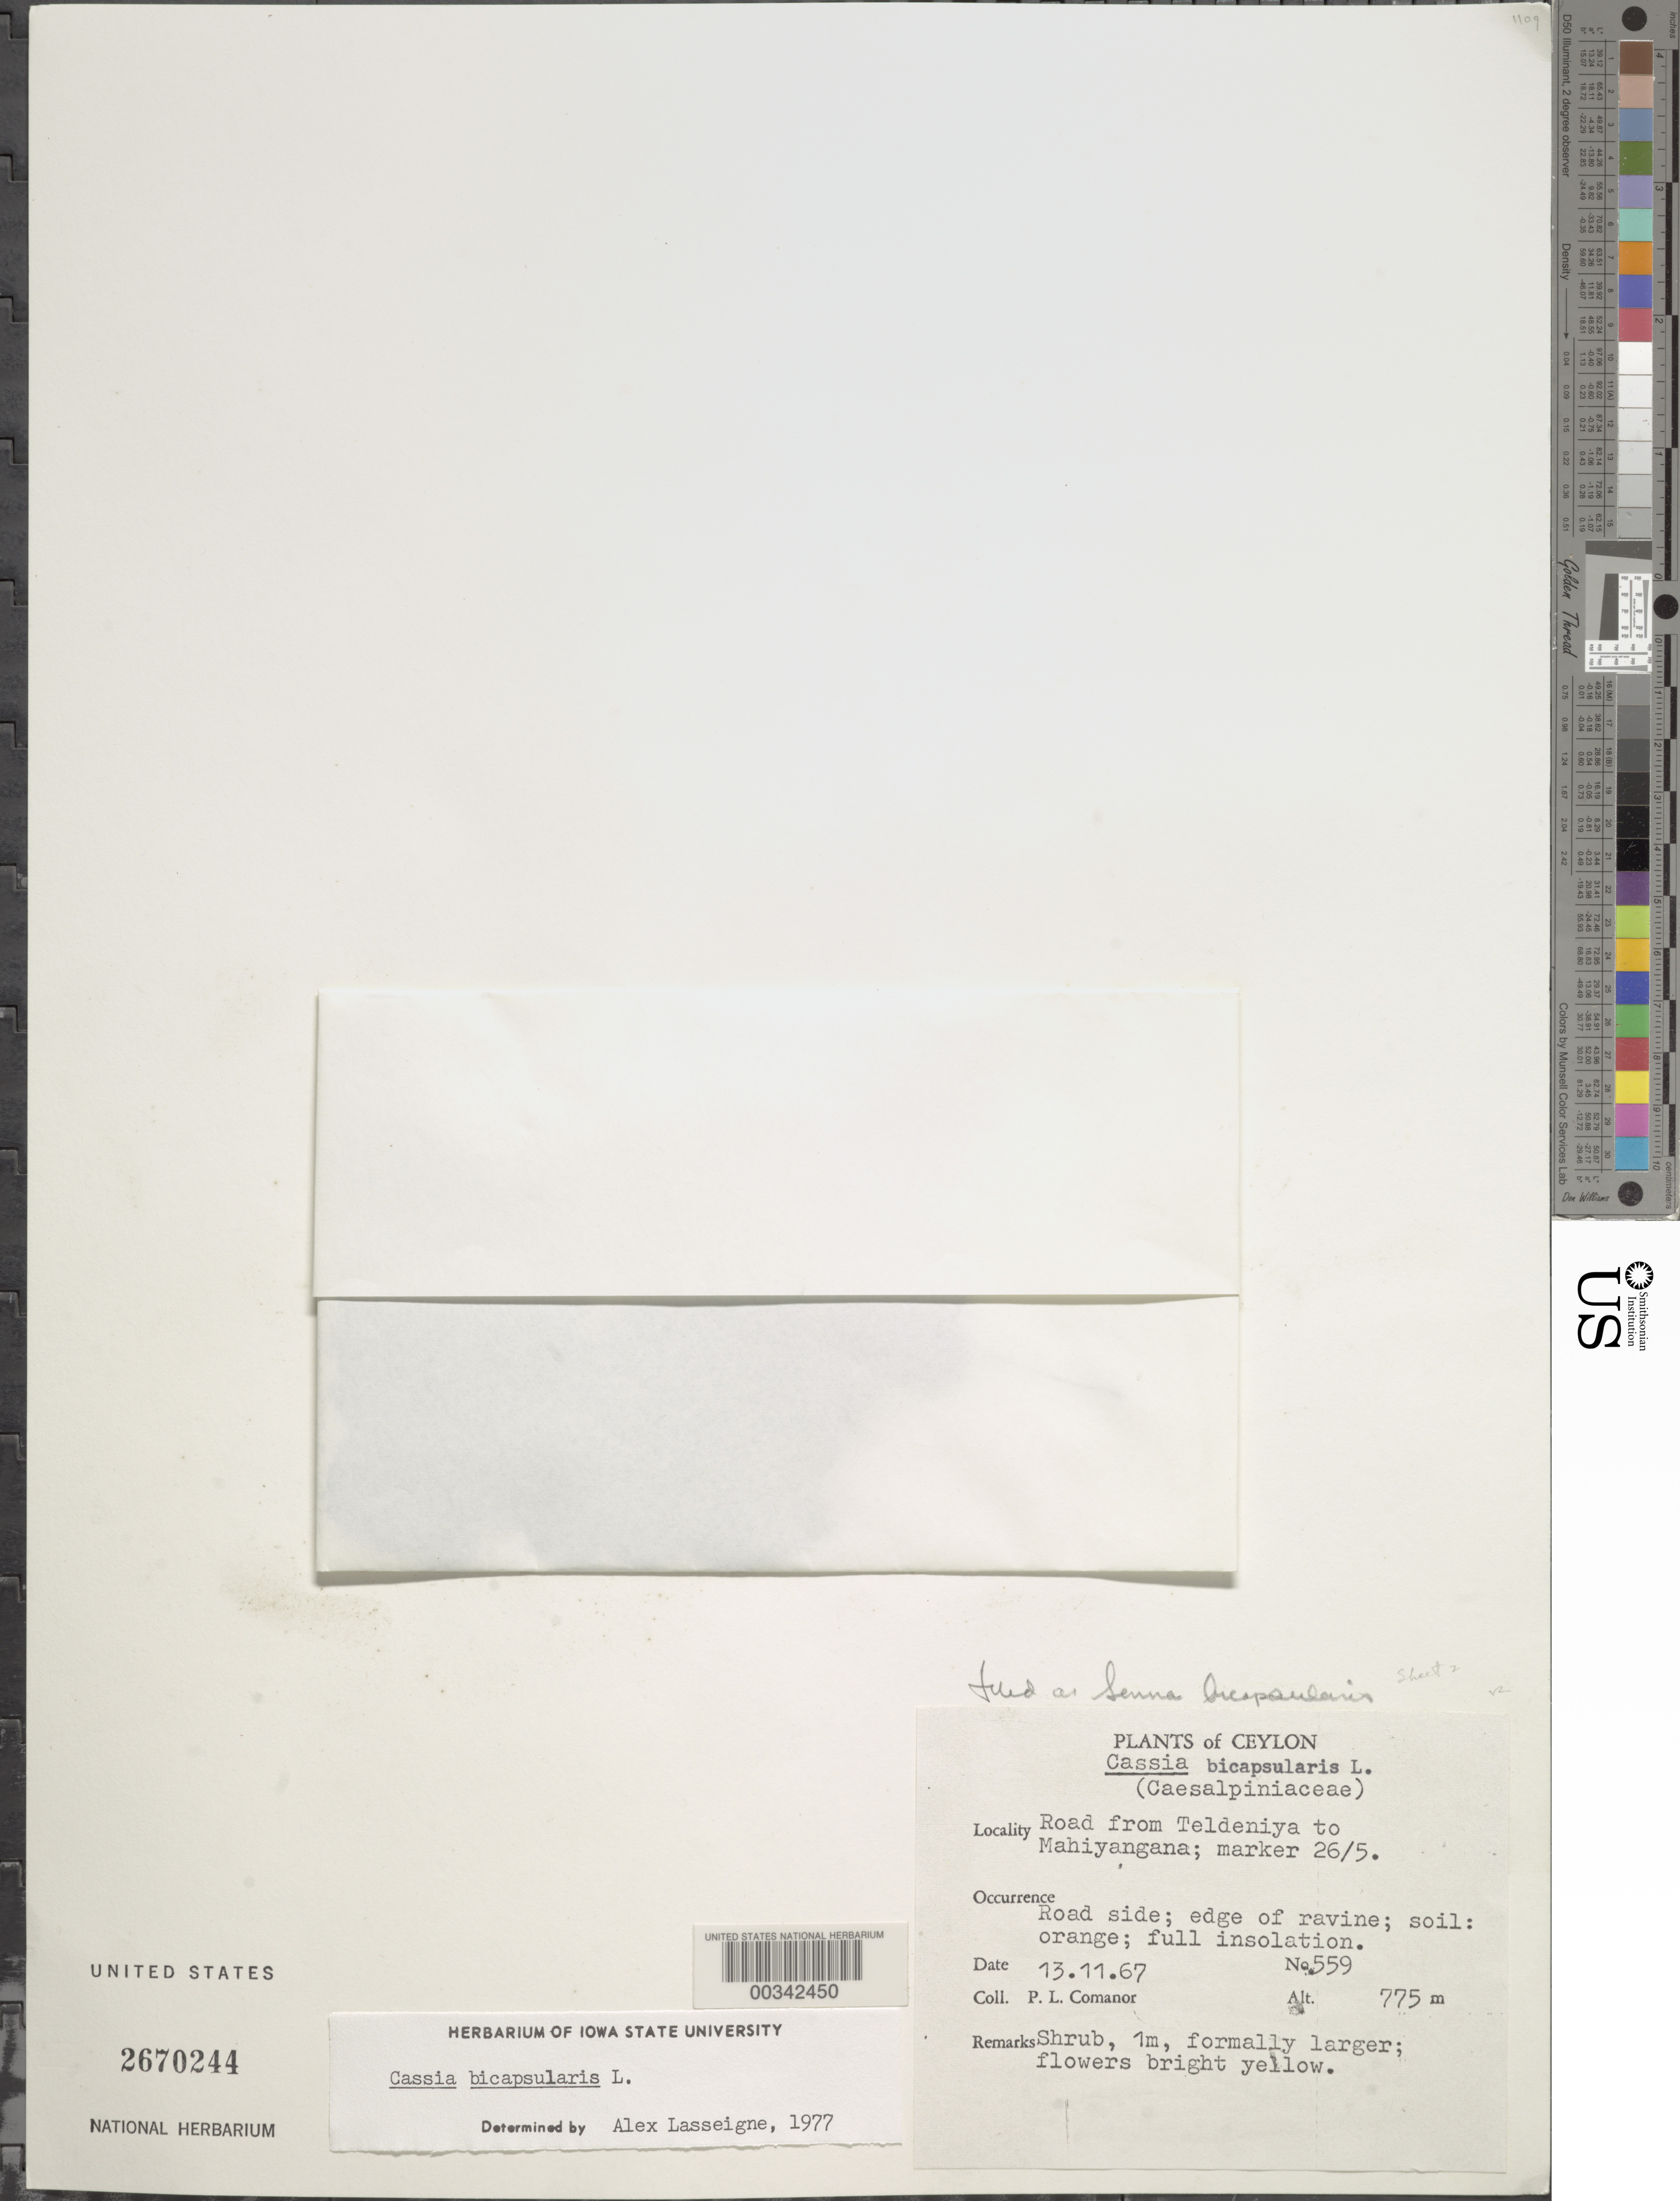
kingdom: Plantae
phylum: Tracheophyta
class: Magnoliopsida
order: Fabales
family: Fabaceae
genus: Senna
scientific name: Senna bicapsularis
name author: (L.) Roxb.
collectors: P. Comanor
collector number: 559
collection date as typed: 13 Nov 1967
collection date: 1967-11-13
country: Sri Lanka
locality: Road from teldeniya to mahiyangana; marker 26/5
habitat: Orange soil; full insolation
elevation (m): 775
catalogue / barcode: US 2670244